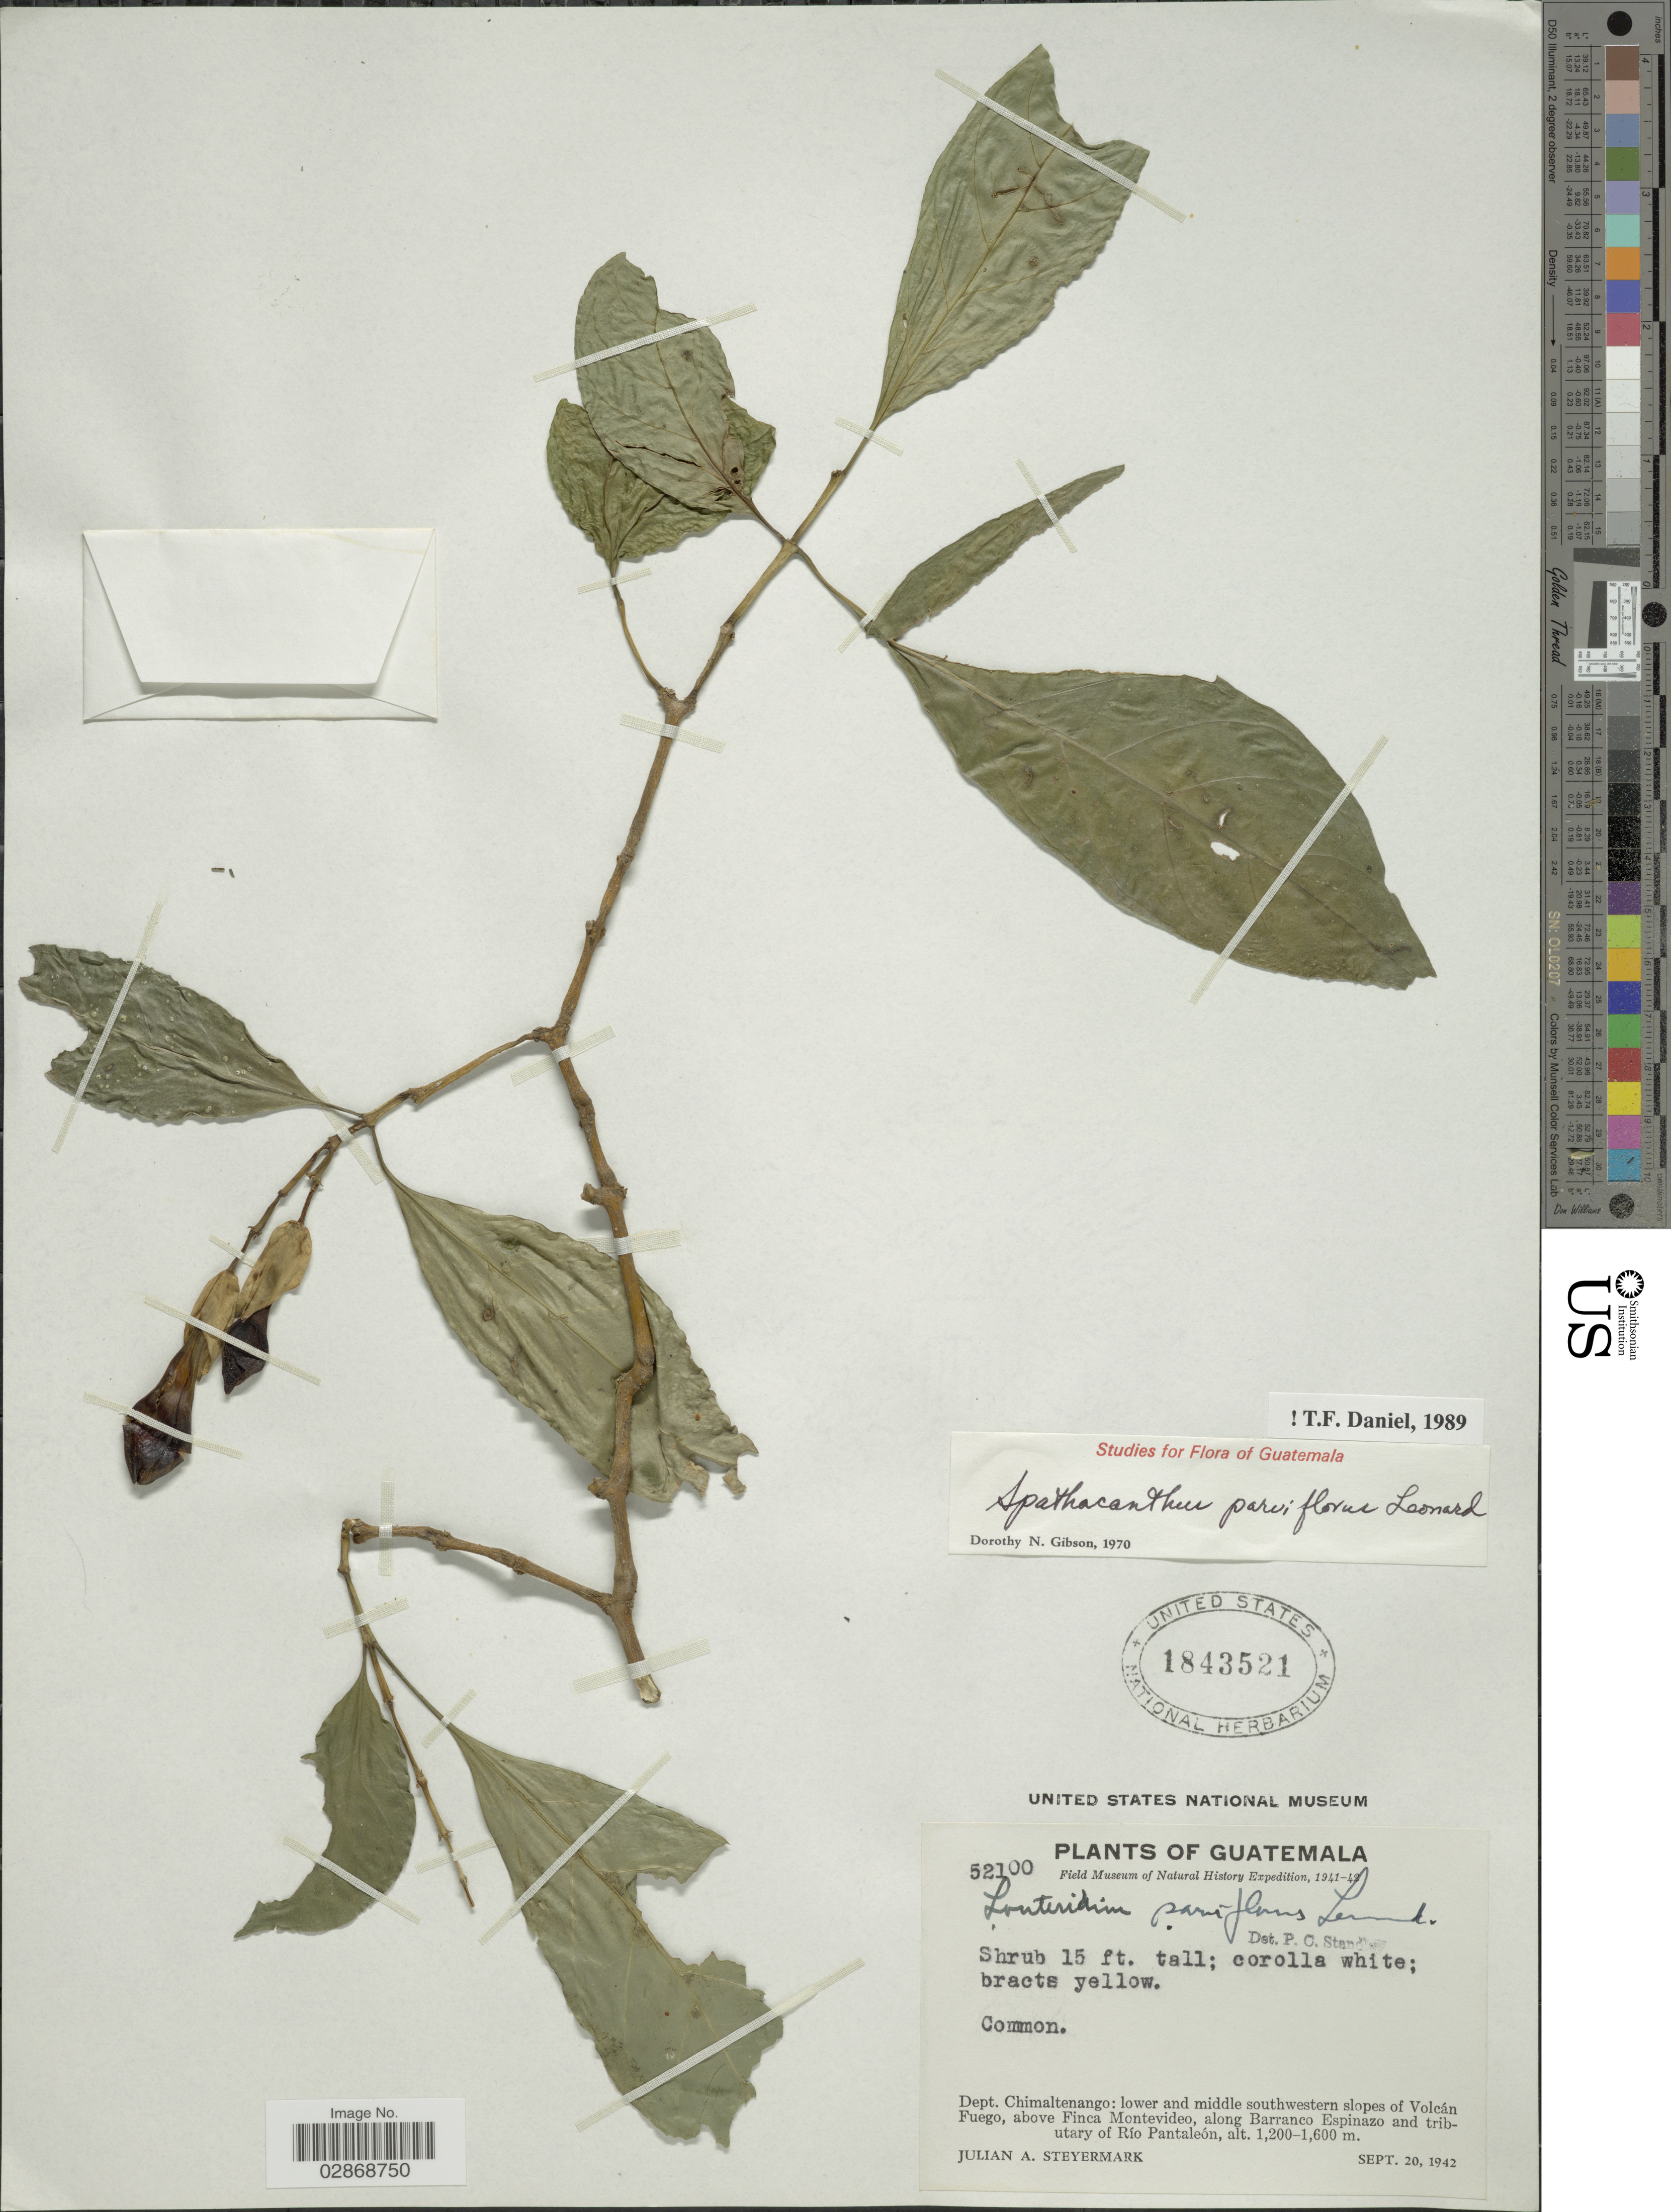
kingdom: Plantae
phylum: Tracheophyta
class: Magnoliopsida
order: Lamiales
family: Acanthaceae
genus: Spathacanthus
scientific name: Spathacanthus parviflorus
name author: Leonard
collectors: J. Steyermark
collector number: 52100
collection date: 1942-09-20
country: Guatemala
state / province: Chimaltenango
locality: Dept. Chimaltenango: lower and middle southwestern slopes of Volcán Fuego, above Finca Montevideo, along Barranco Espinazo and tributary of Río Pantaleón.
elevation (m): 1200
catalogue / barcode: US 1843521